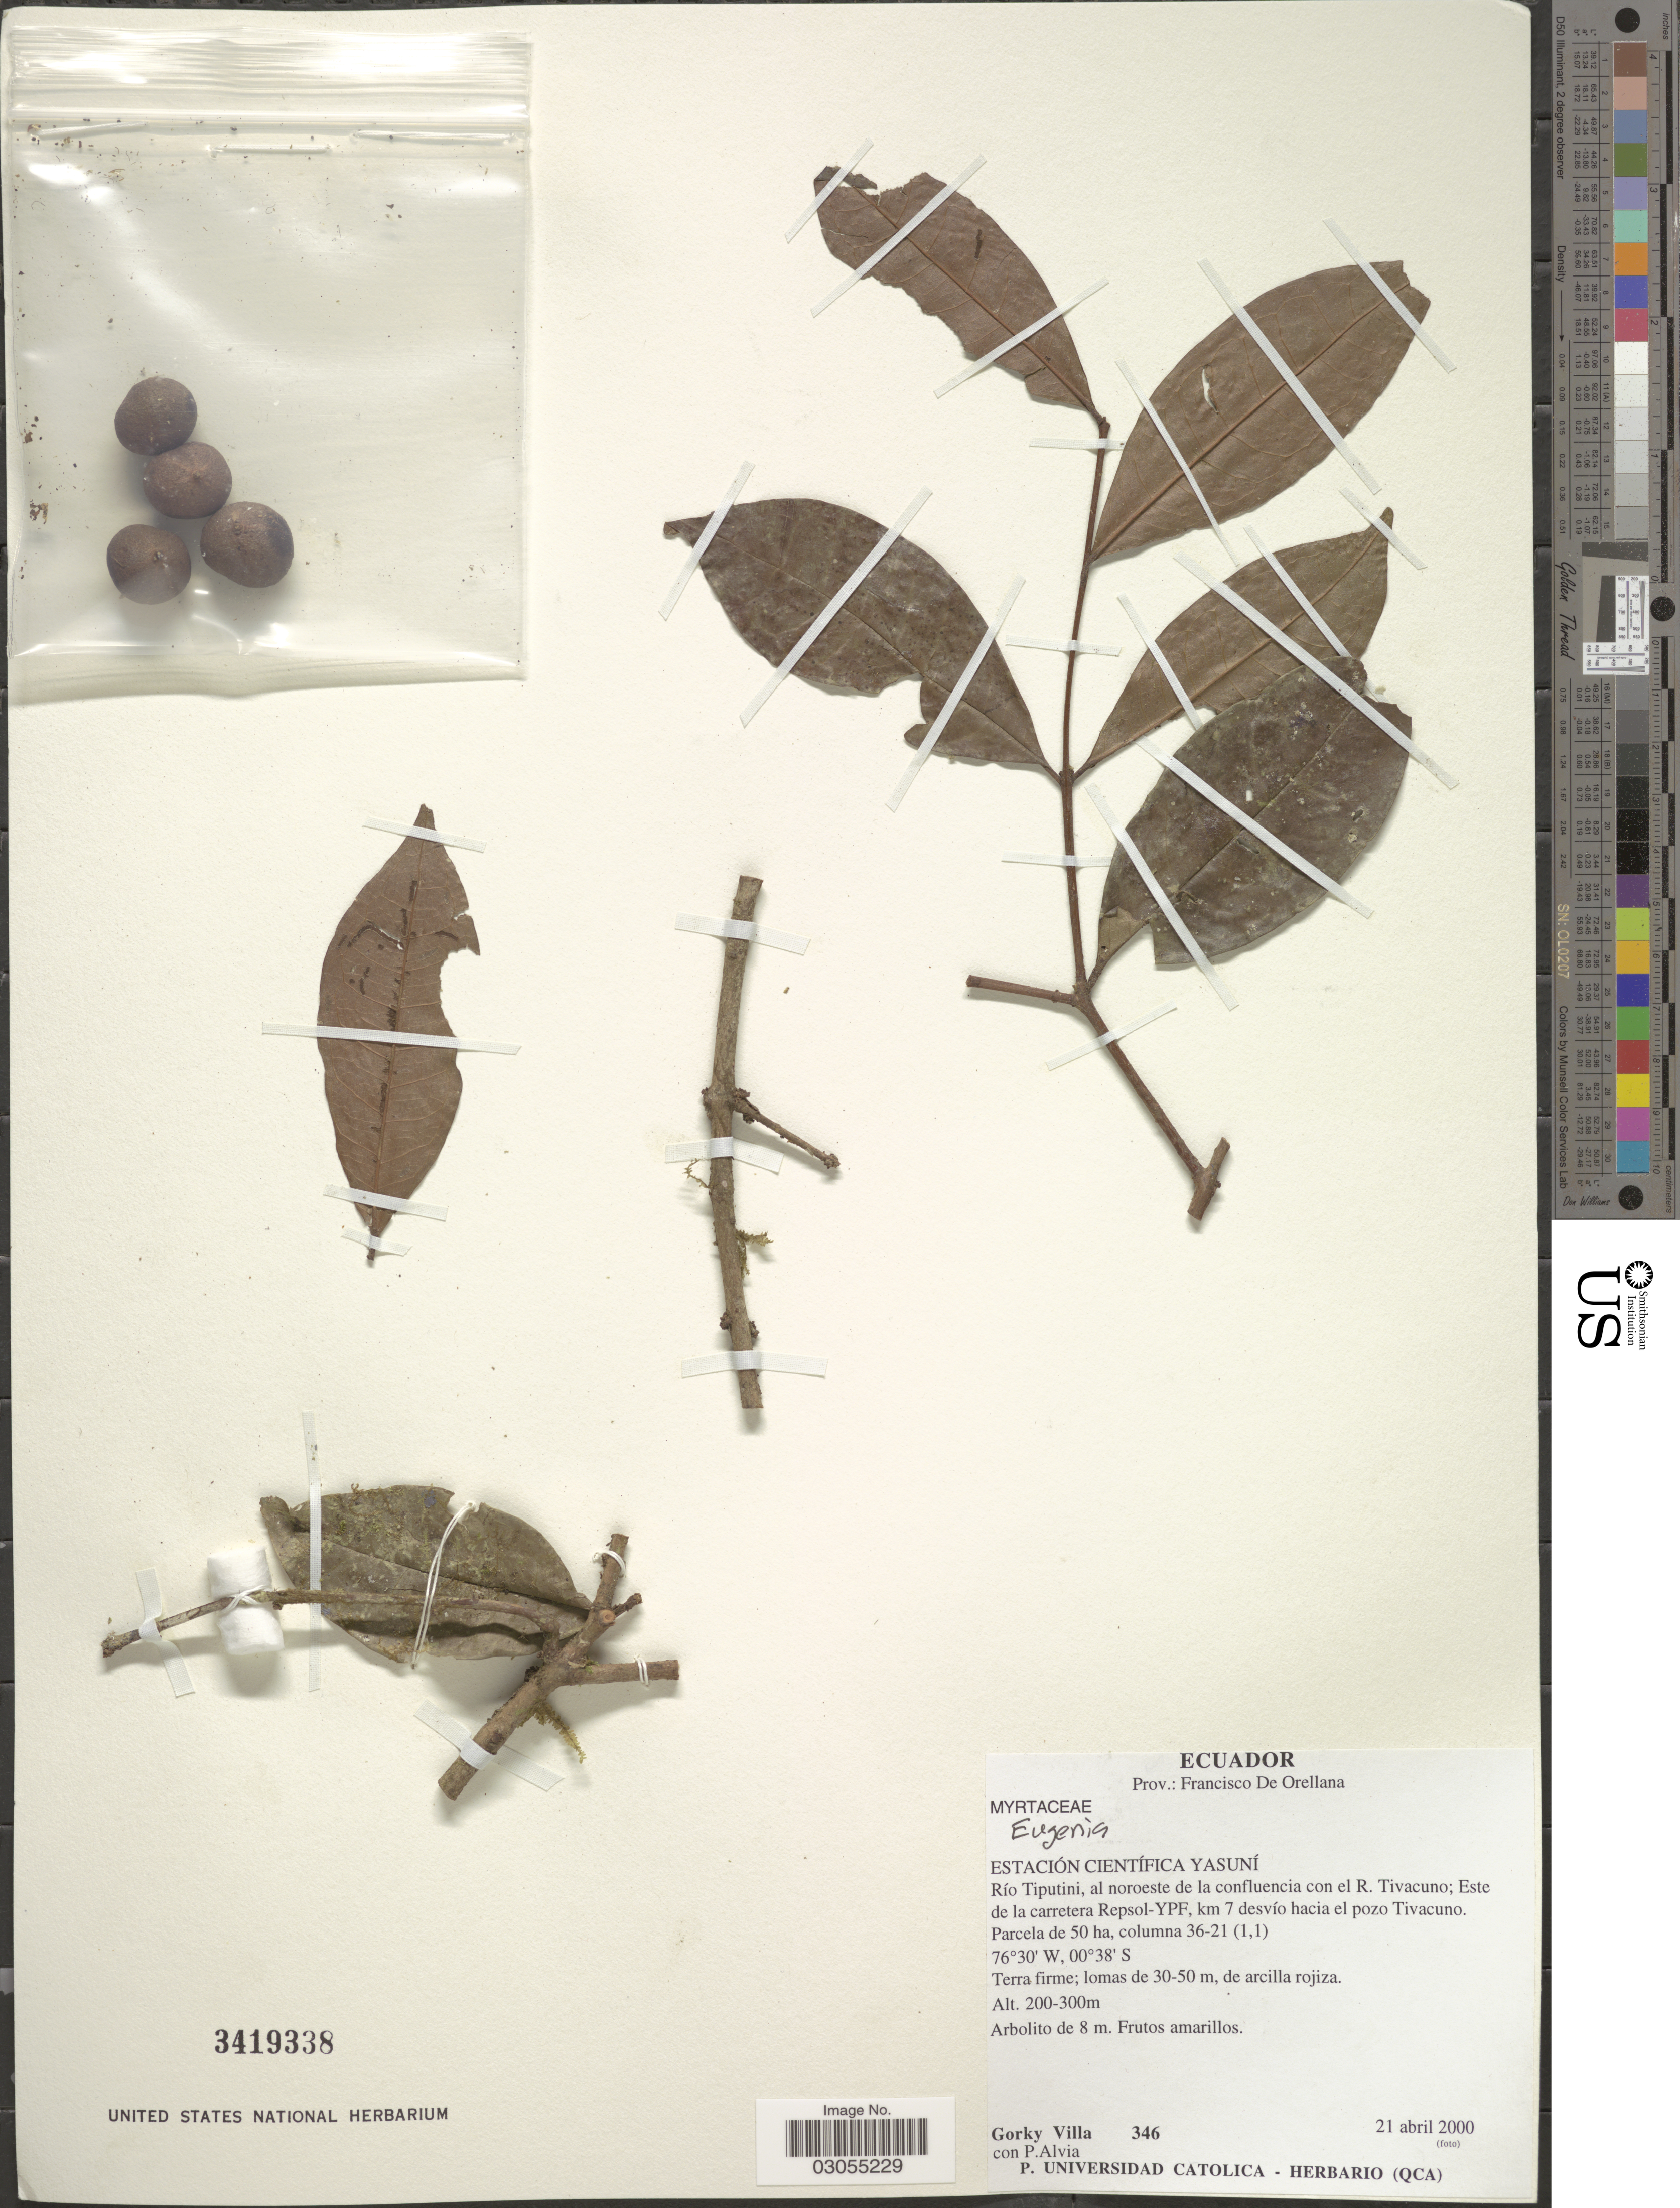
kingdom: Plantae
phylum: Tracheophyta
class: Magnoliopsida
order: Myrtales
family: Myrtaceae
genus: Eugenia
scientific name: Eugenia sp.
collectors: G. Villa & P. Alvia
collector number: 346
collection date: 2000-04-21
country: Ecuador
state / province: Orellana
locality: Prov. Francisco de Orellana. Estación Científica Yasuní. Río Tiputini, al noroeste de la confluencia con el R. Tivacuno; Este de la carretera Repsol-YPF, km 7 desvío hacia el pozo Tivacuno. Parcela de 50 a, columba 36-21 (1,1).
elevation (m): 200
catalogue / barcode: US 3419338